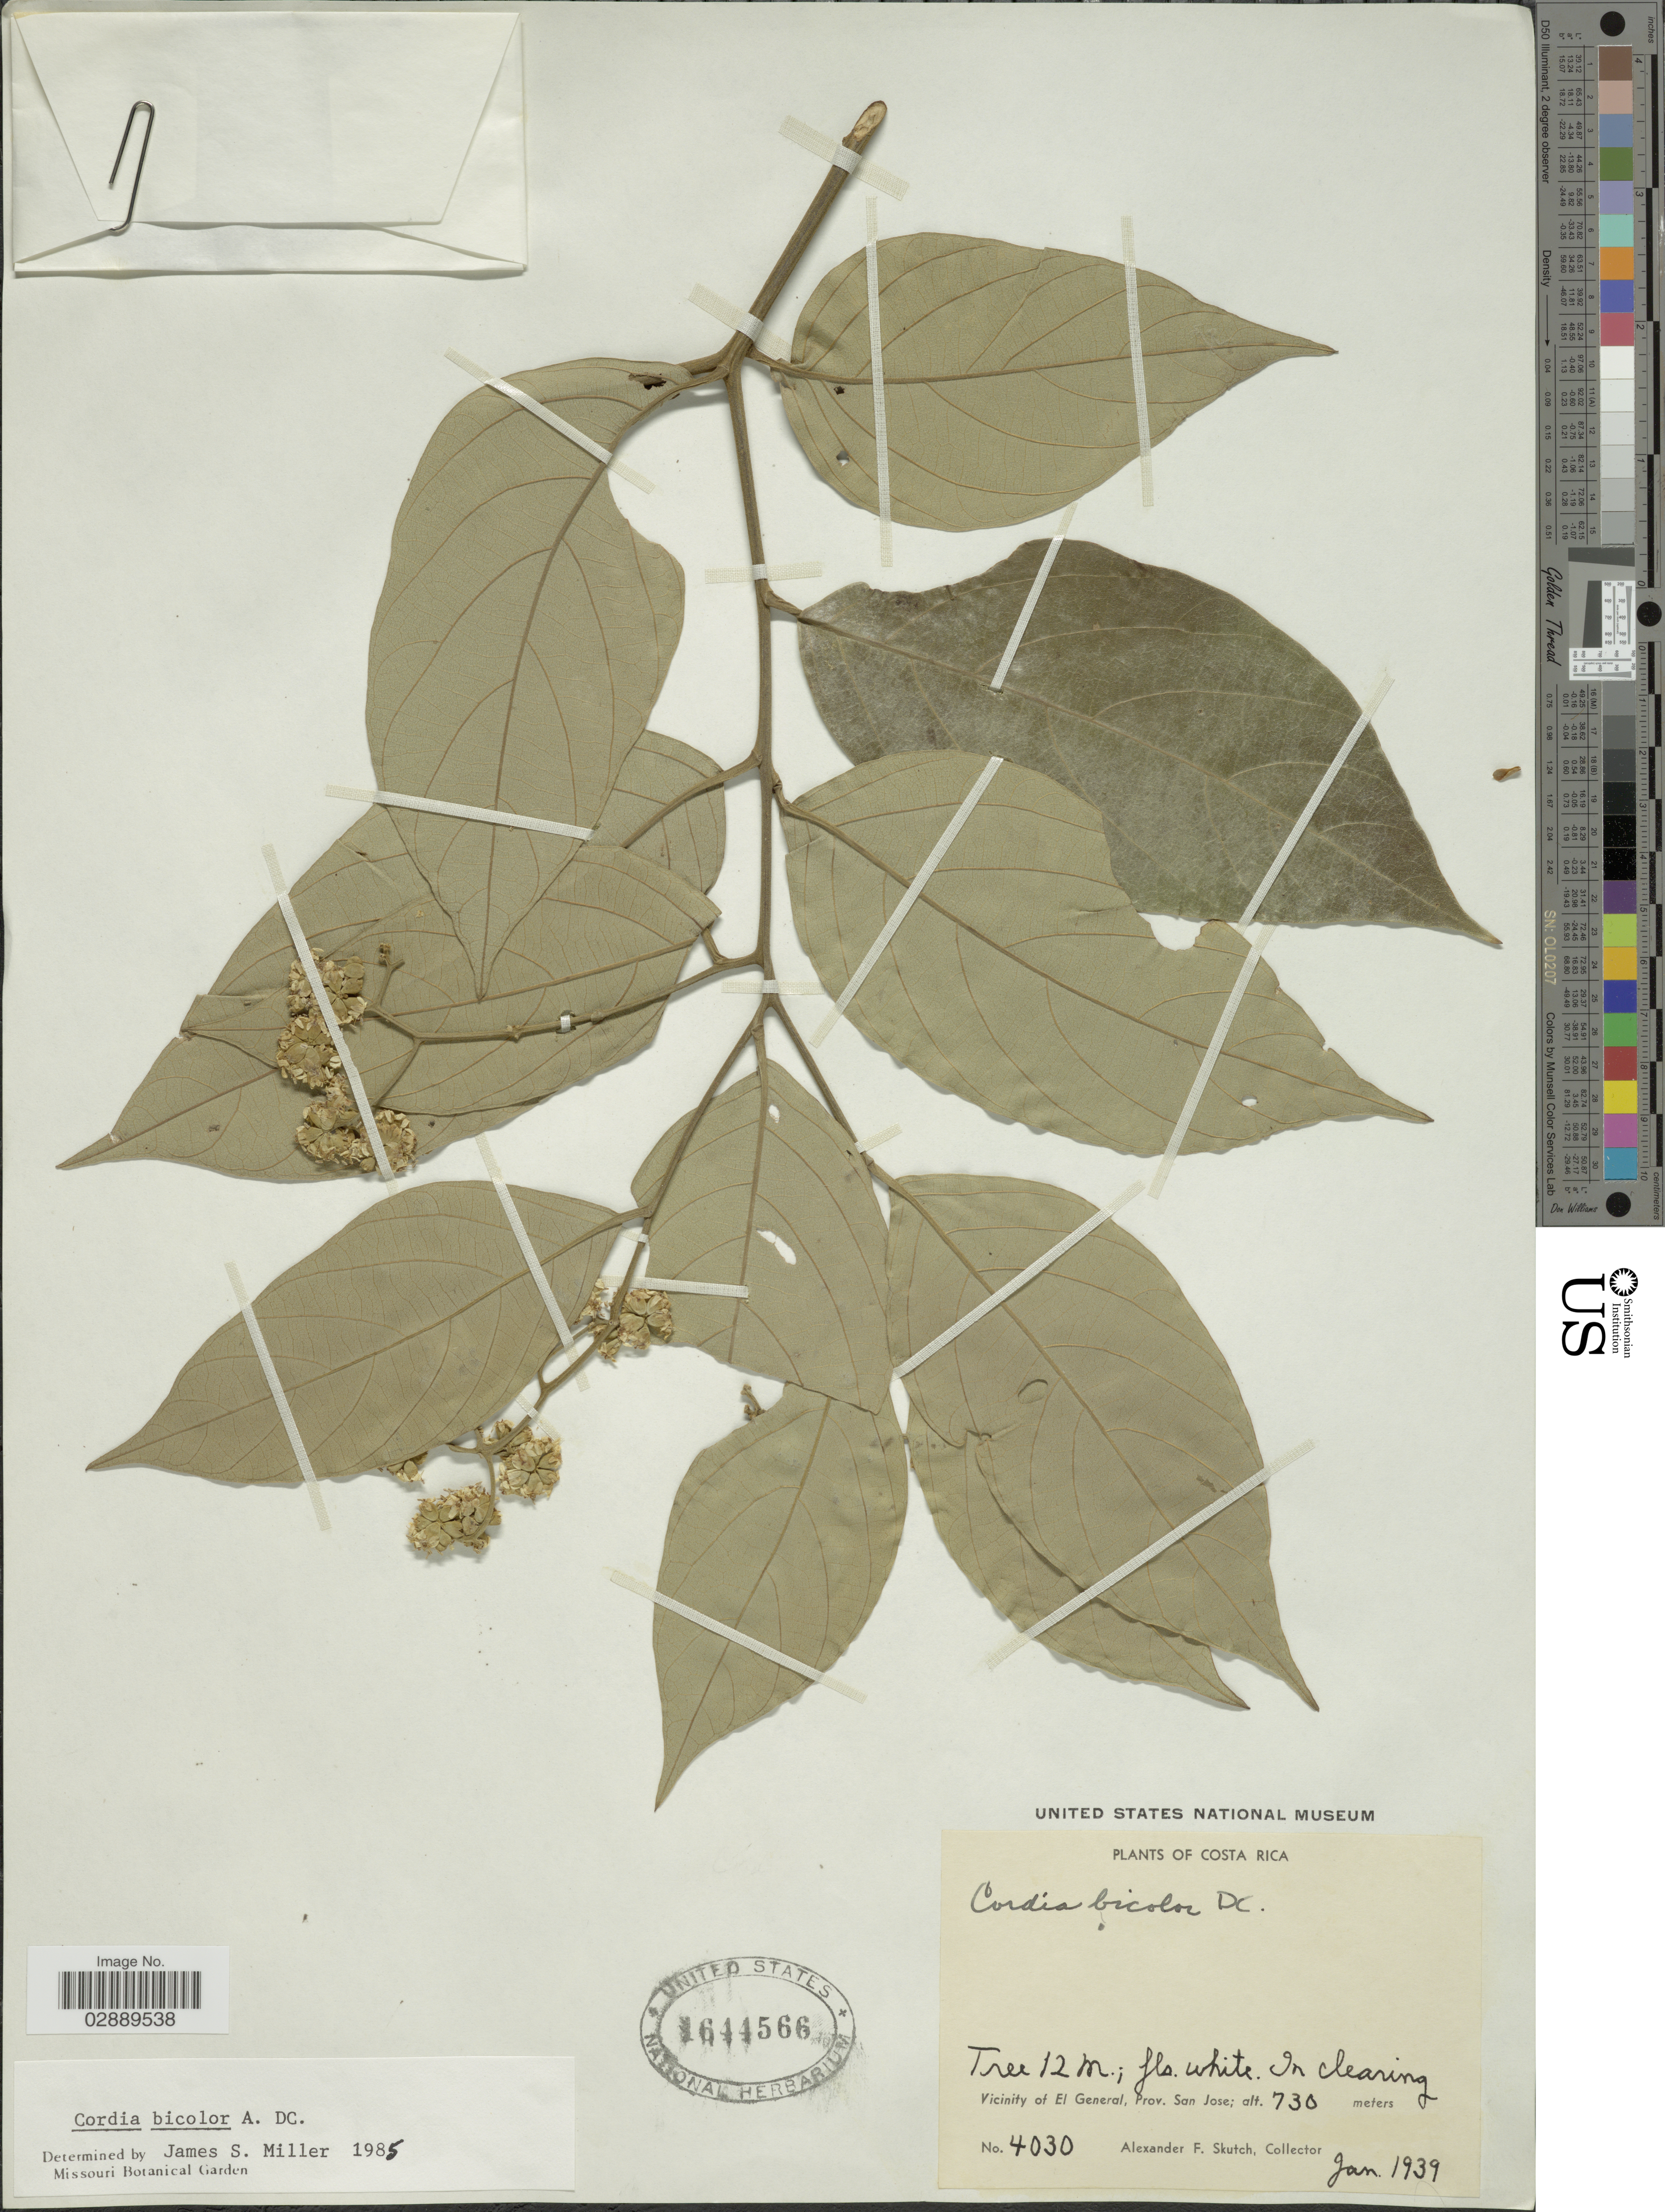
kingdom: Plantae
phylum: Tracheophyta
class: Magnoliopsida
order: Boraginales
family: Cordiaceae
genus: Cordia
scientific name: Cordia bicolor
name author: A. DC.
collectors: A. F. Skutch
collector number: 4030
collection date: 1939-01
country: Costa Rica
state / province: San José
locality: Vicinity of El General.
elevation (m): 730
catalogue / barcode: US 1644566